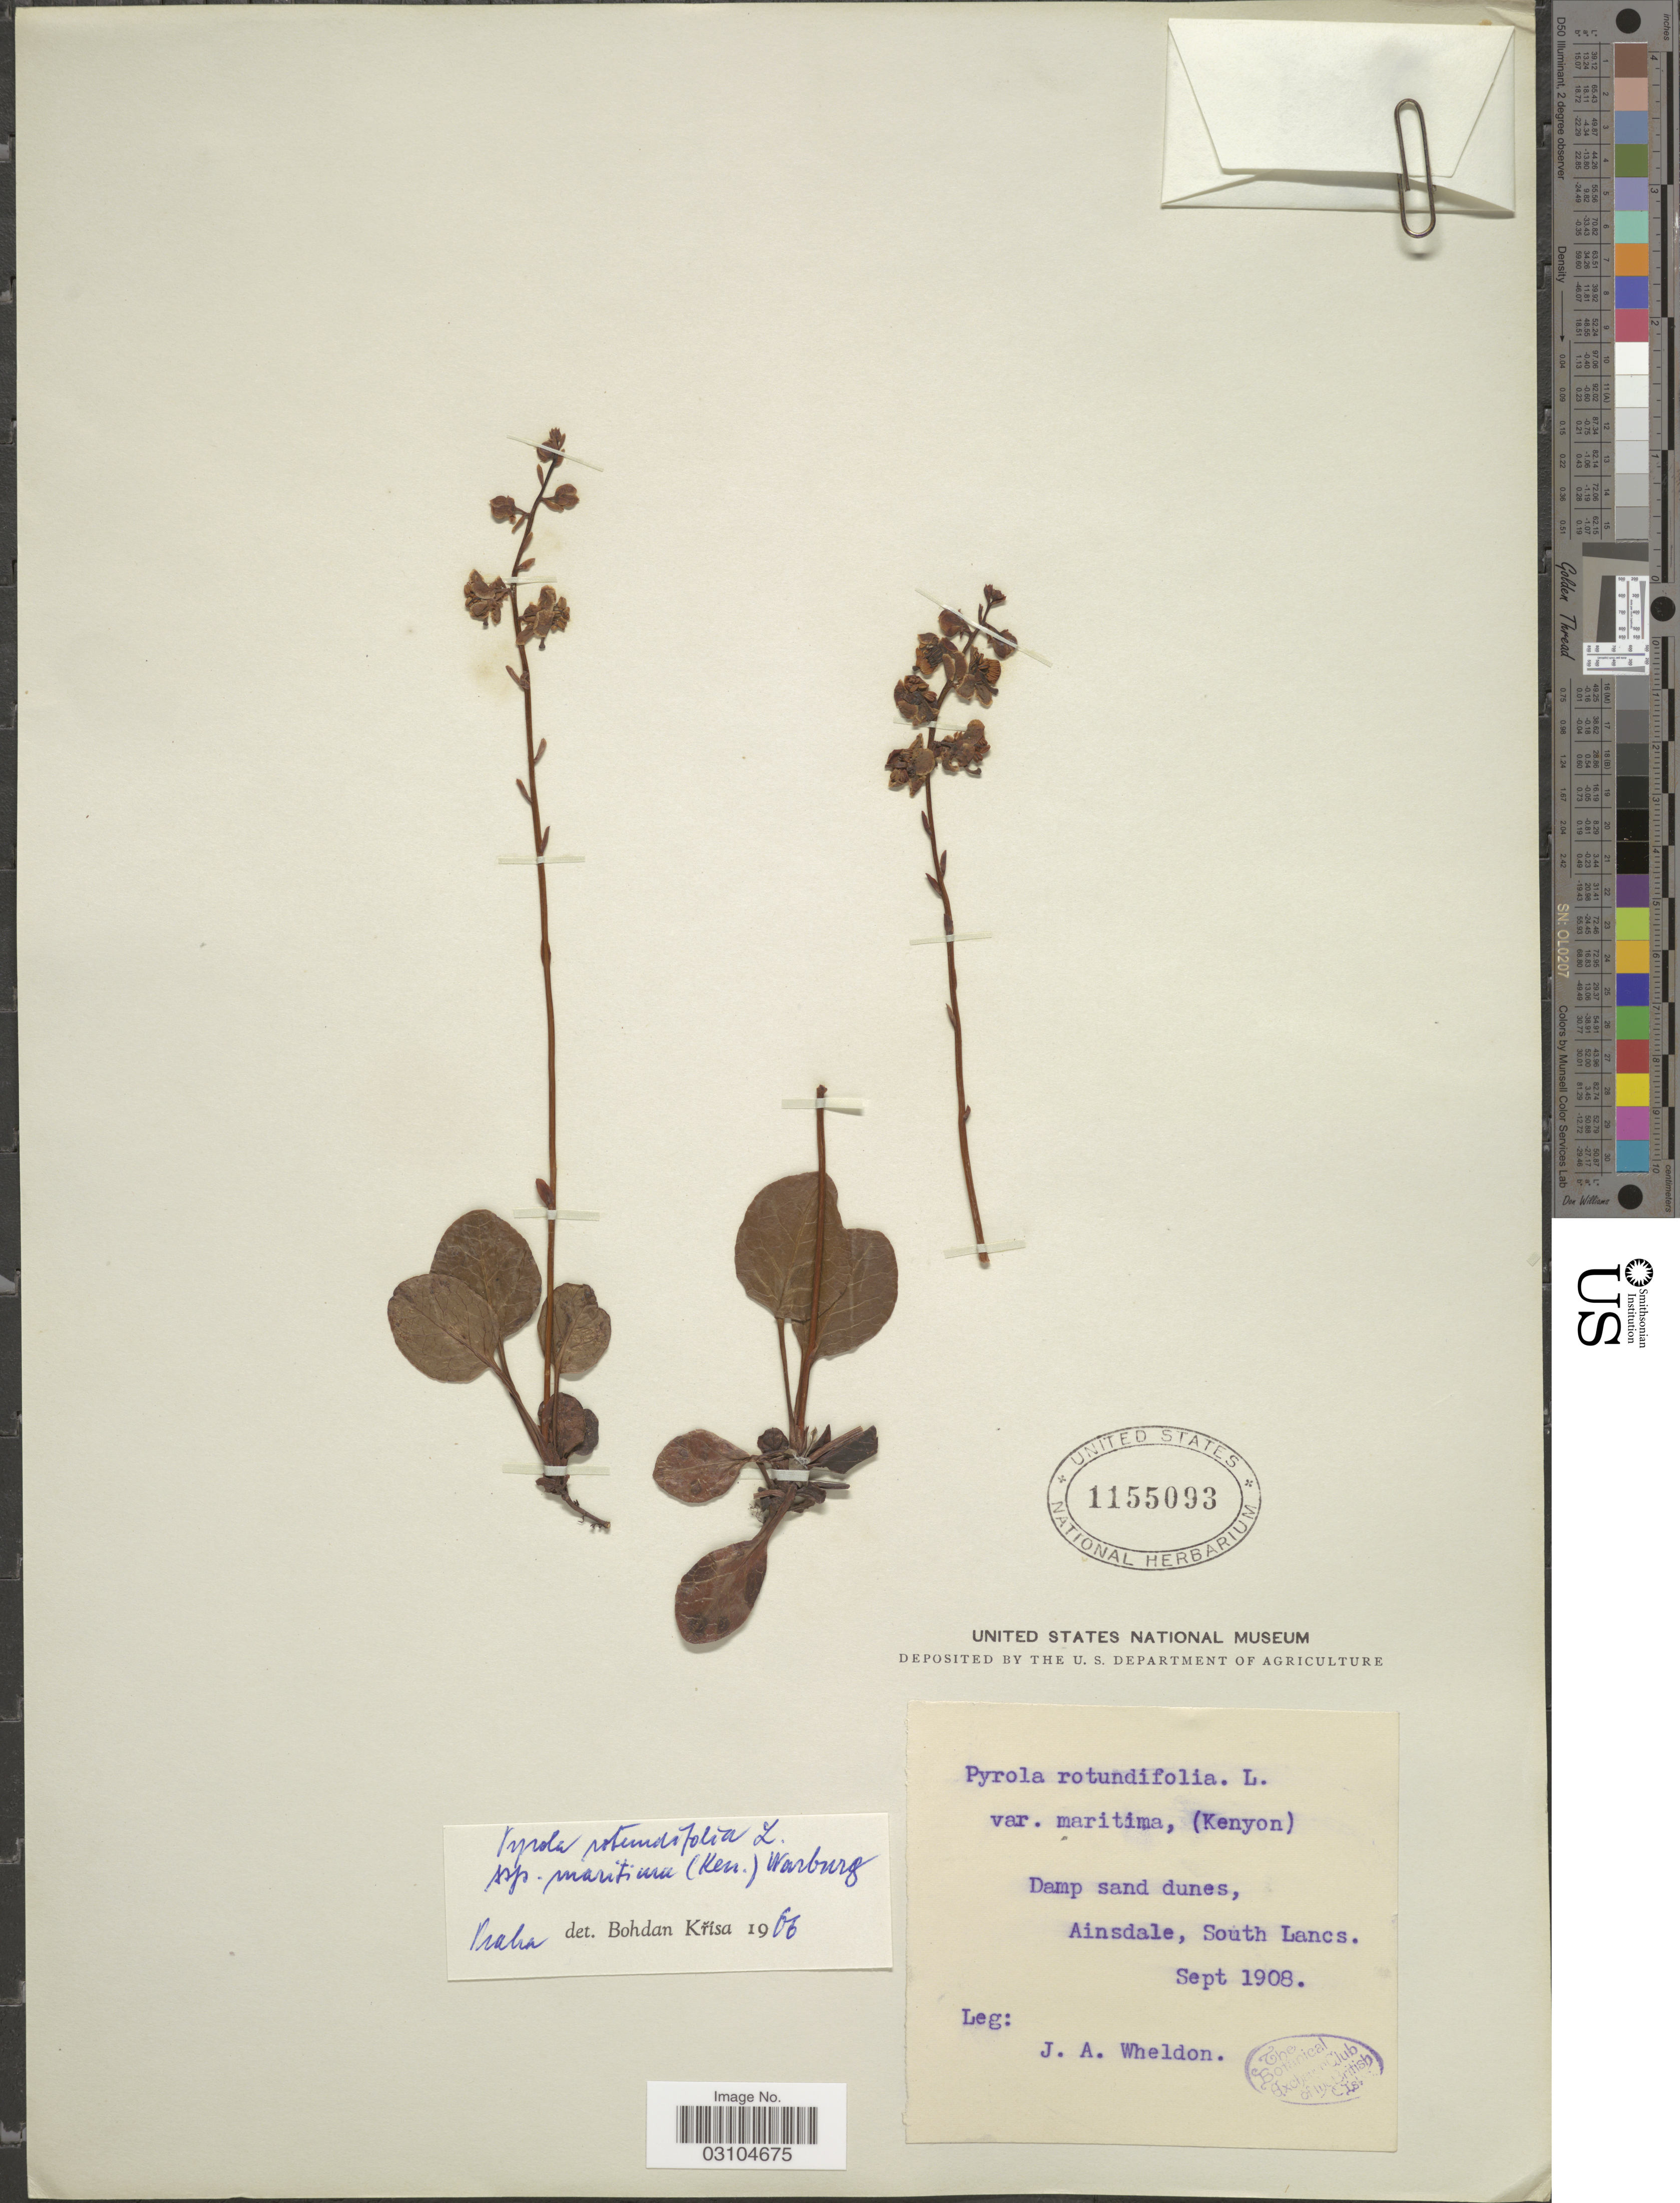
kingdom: Plantae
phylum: Tracheophyta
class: Magnoliopsida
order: Ericales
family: Ericaceae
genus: Pyrola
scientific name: Pyrola rotundifolia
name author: L.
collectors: J. Wheldon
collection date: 1908-09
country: United Kingdom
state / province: England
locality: Ainsdale, South Lancs.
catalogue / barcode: US 1155093